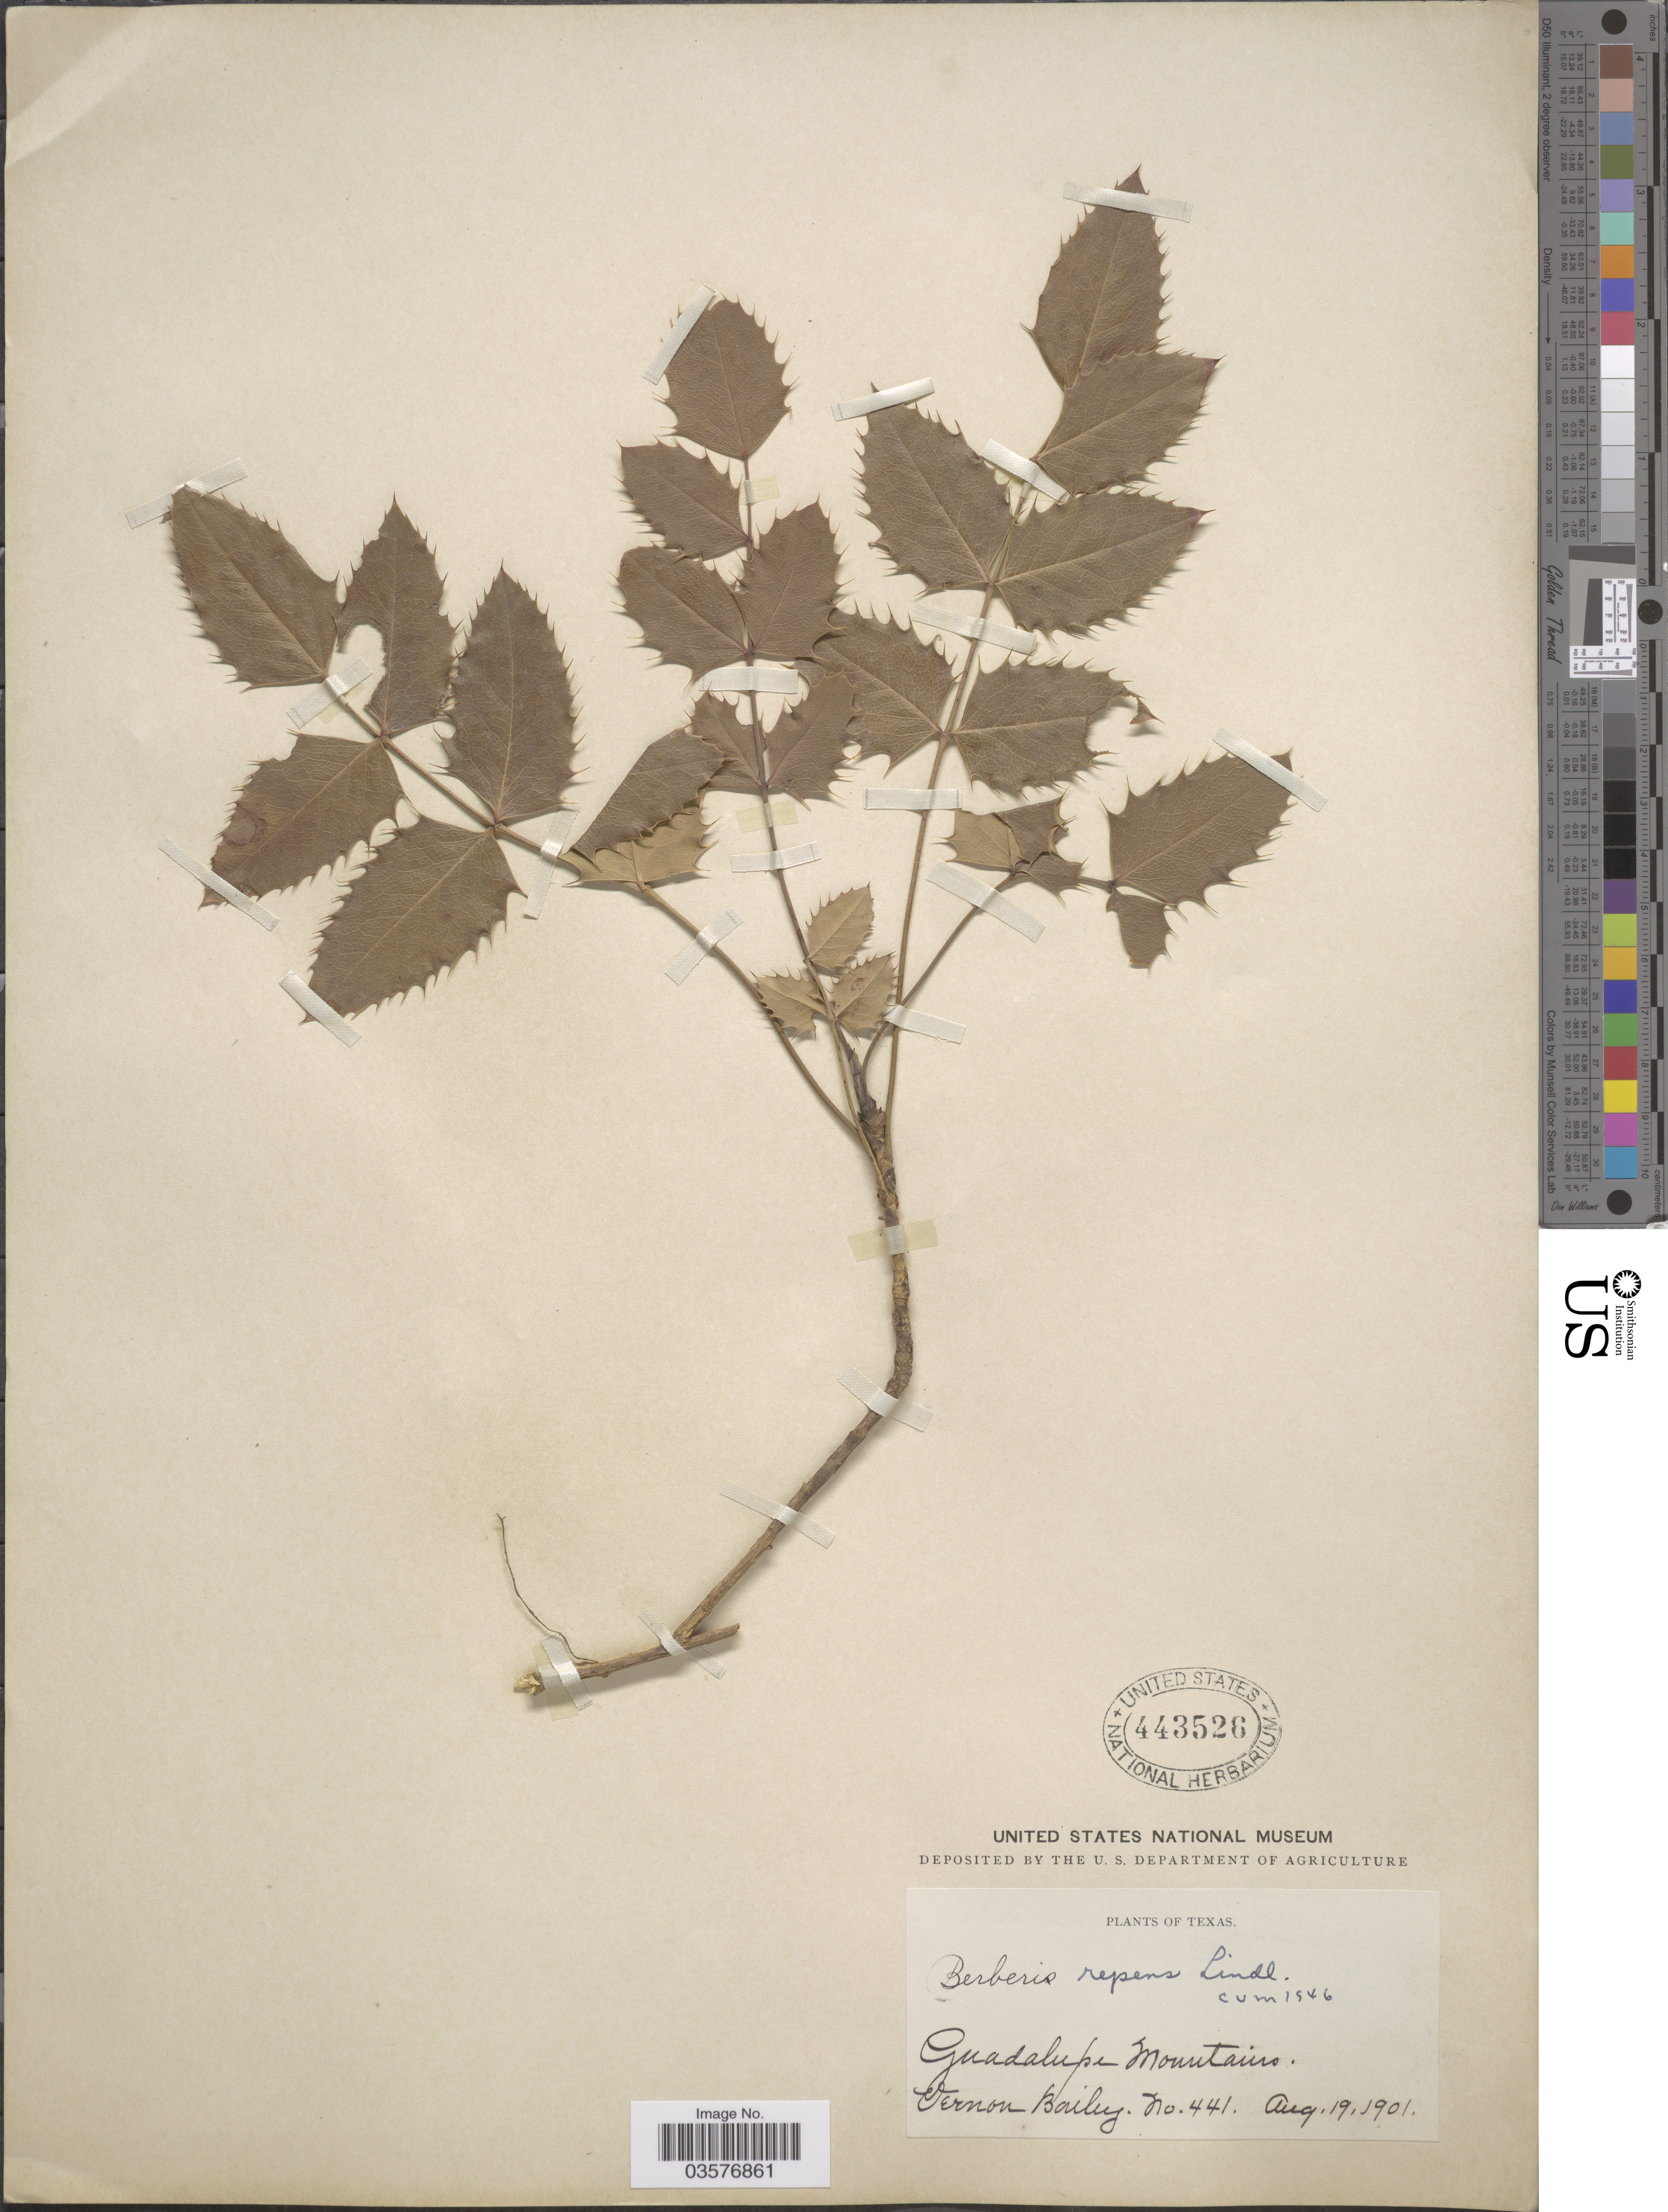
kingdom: Plantae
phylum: Tracheophyta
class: Magnoliopsida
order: Ranunculales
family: Berberidaceae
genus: Mahonia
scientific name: Mahonia repens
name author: (Lindl.) G. Don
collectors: V. O. Bailey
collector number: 441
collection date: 1901-08-19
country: United States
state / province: Texas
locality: Guadalupe Mountains.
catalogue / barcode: US 443526